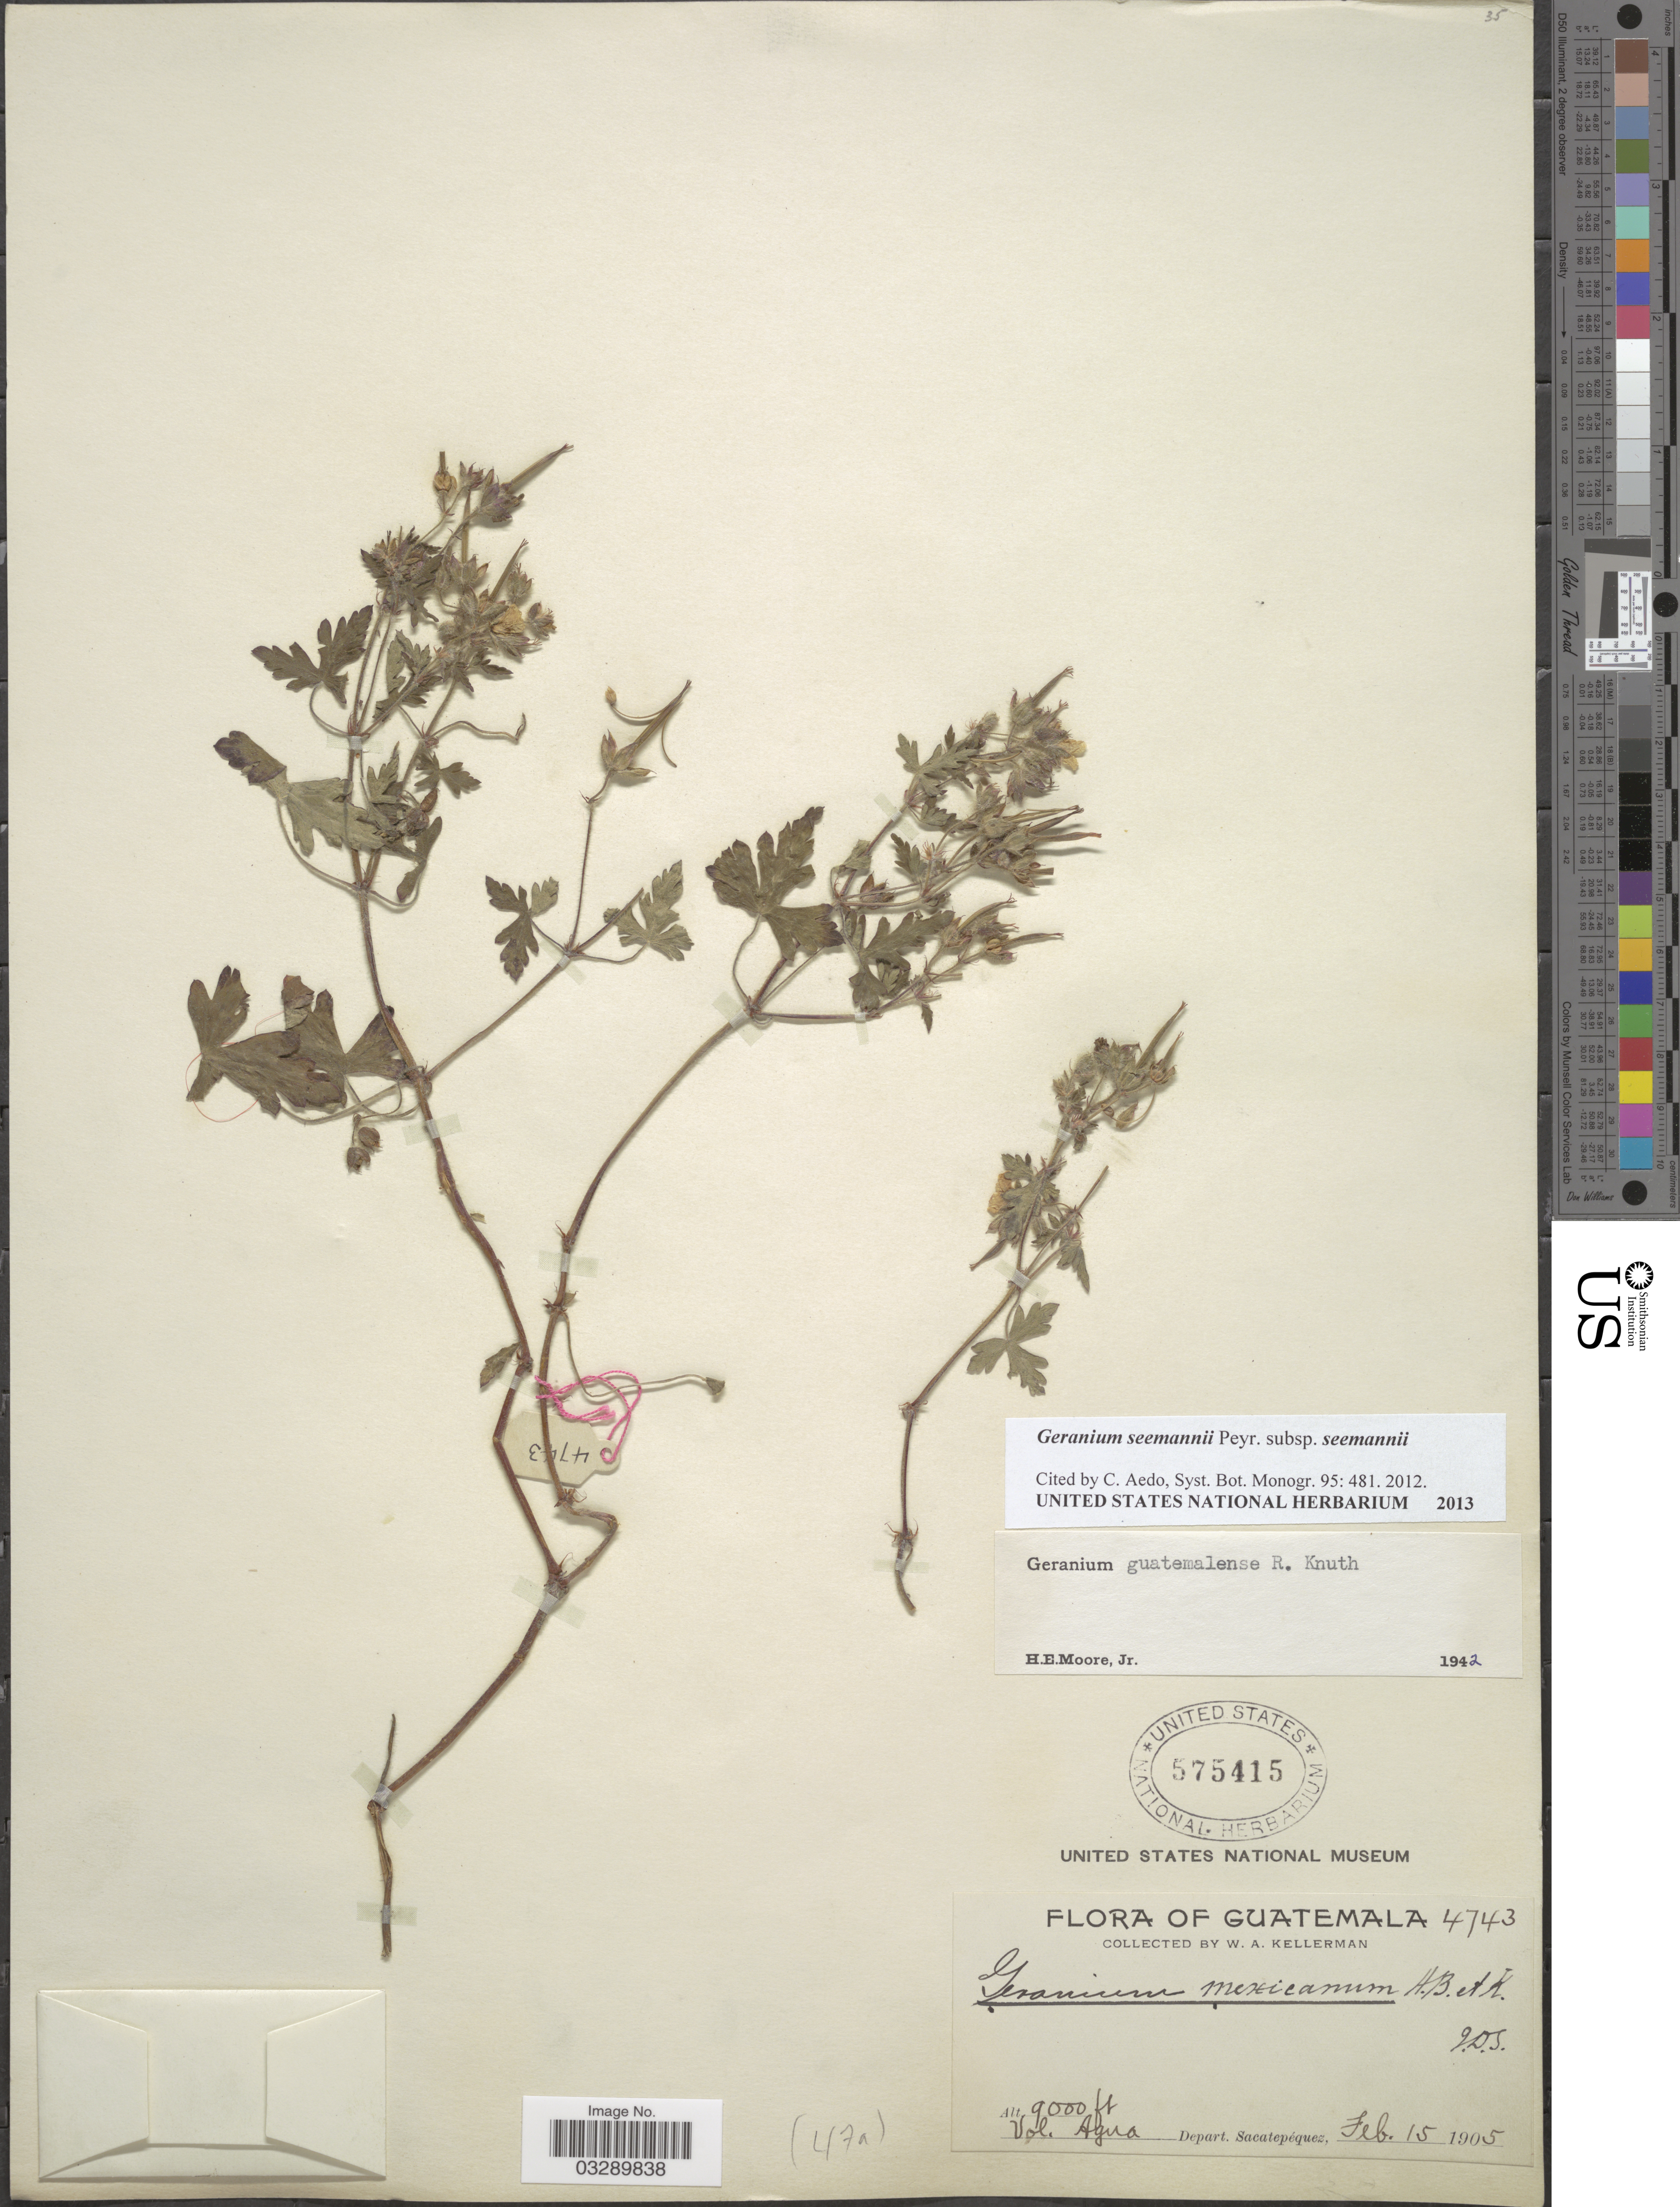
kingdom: Plantae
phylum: Tracheophyta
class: Magnoliopsida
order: Geraniales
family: Geraniaceae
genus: Geranium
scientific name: Geranium seemannii subsp. seemannii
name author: Peyr.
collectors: W. Kellerman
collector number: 4743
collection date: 1905-02-15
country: Guatemala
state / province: Sacatepéquez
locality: Depart. Sacatepéquez.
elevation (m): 2743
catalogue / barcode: US 575415